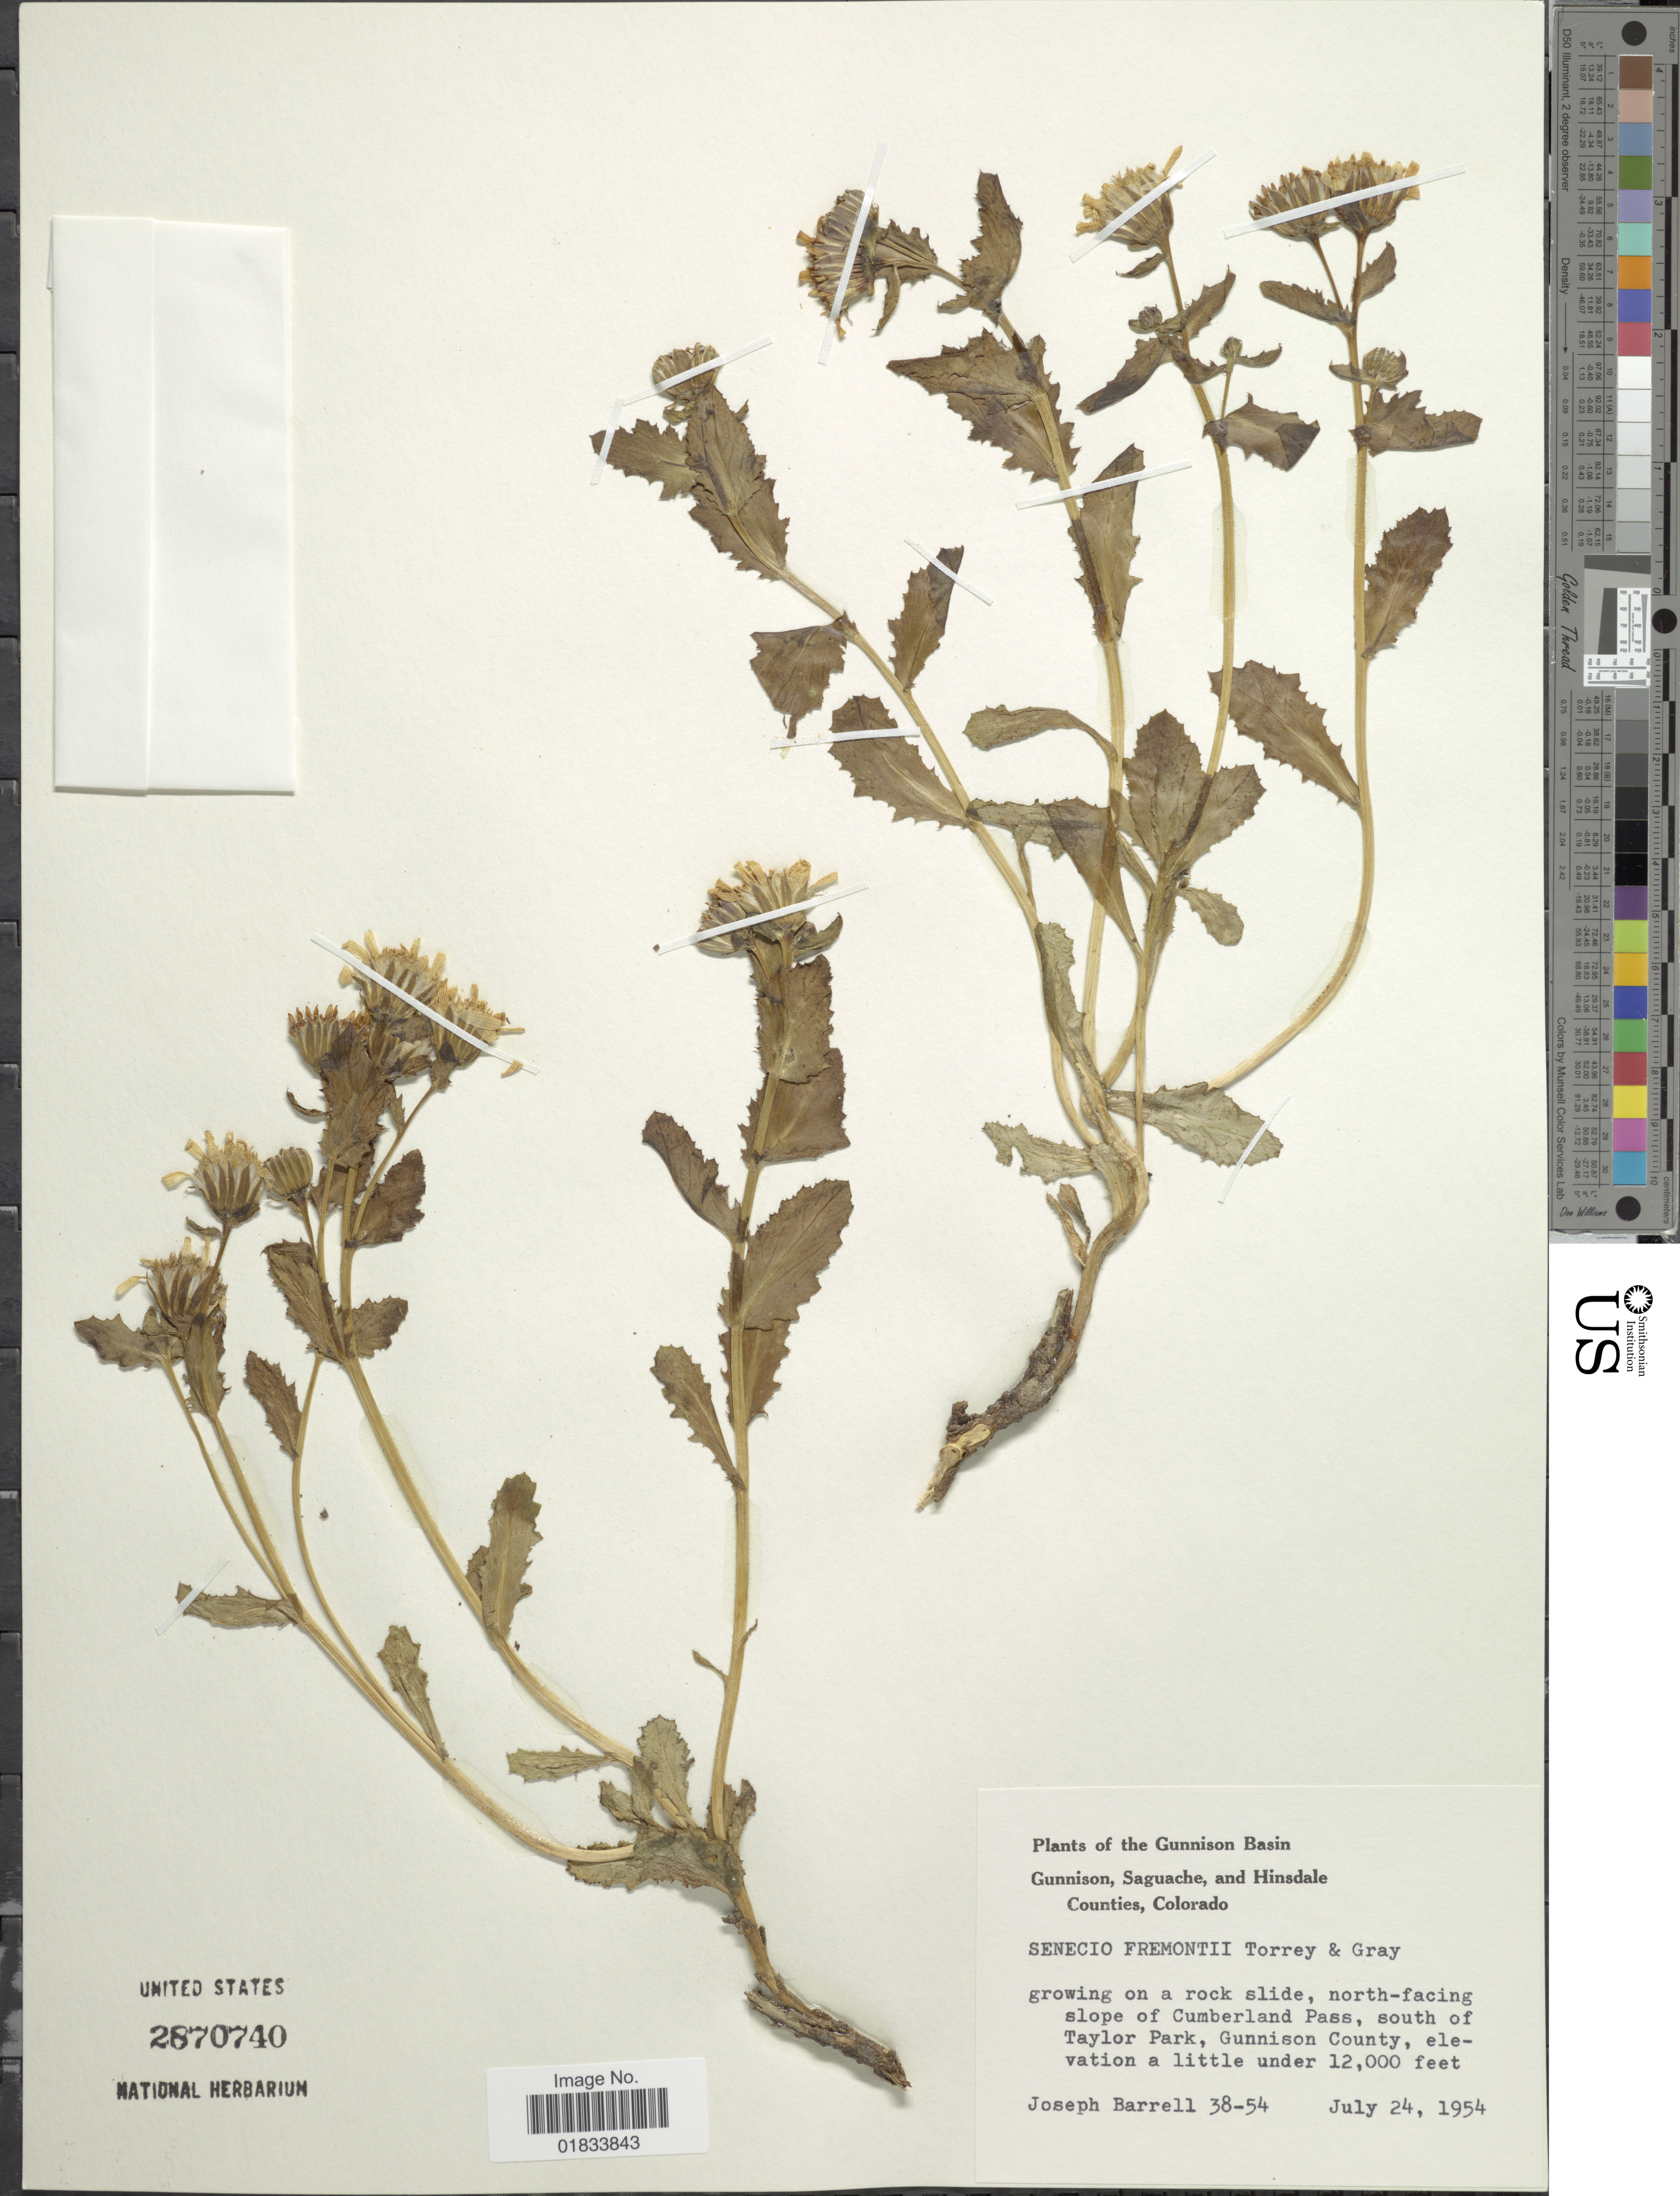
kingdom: Plantae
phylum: Tracheophyta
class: Magnoliopsida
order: Asterales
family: Asteraceae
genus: Senecio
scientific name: Senecio fremontii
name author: Torr. & A. Gray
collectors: J. Barrell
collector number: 38-54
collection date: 1954-07-24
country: United States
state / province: Colorado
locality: Gunnison Basin, Gunnison, Saguache, and Hinsdale Counties, northfacing slope of Cumberland Pass, south of Taylor Park, Gunnison County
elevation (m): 3658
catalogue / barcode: US 2870740